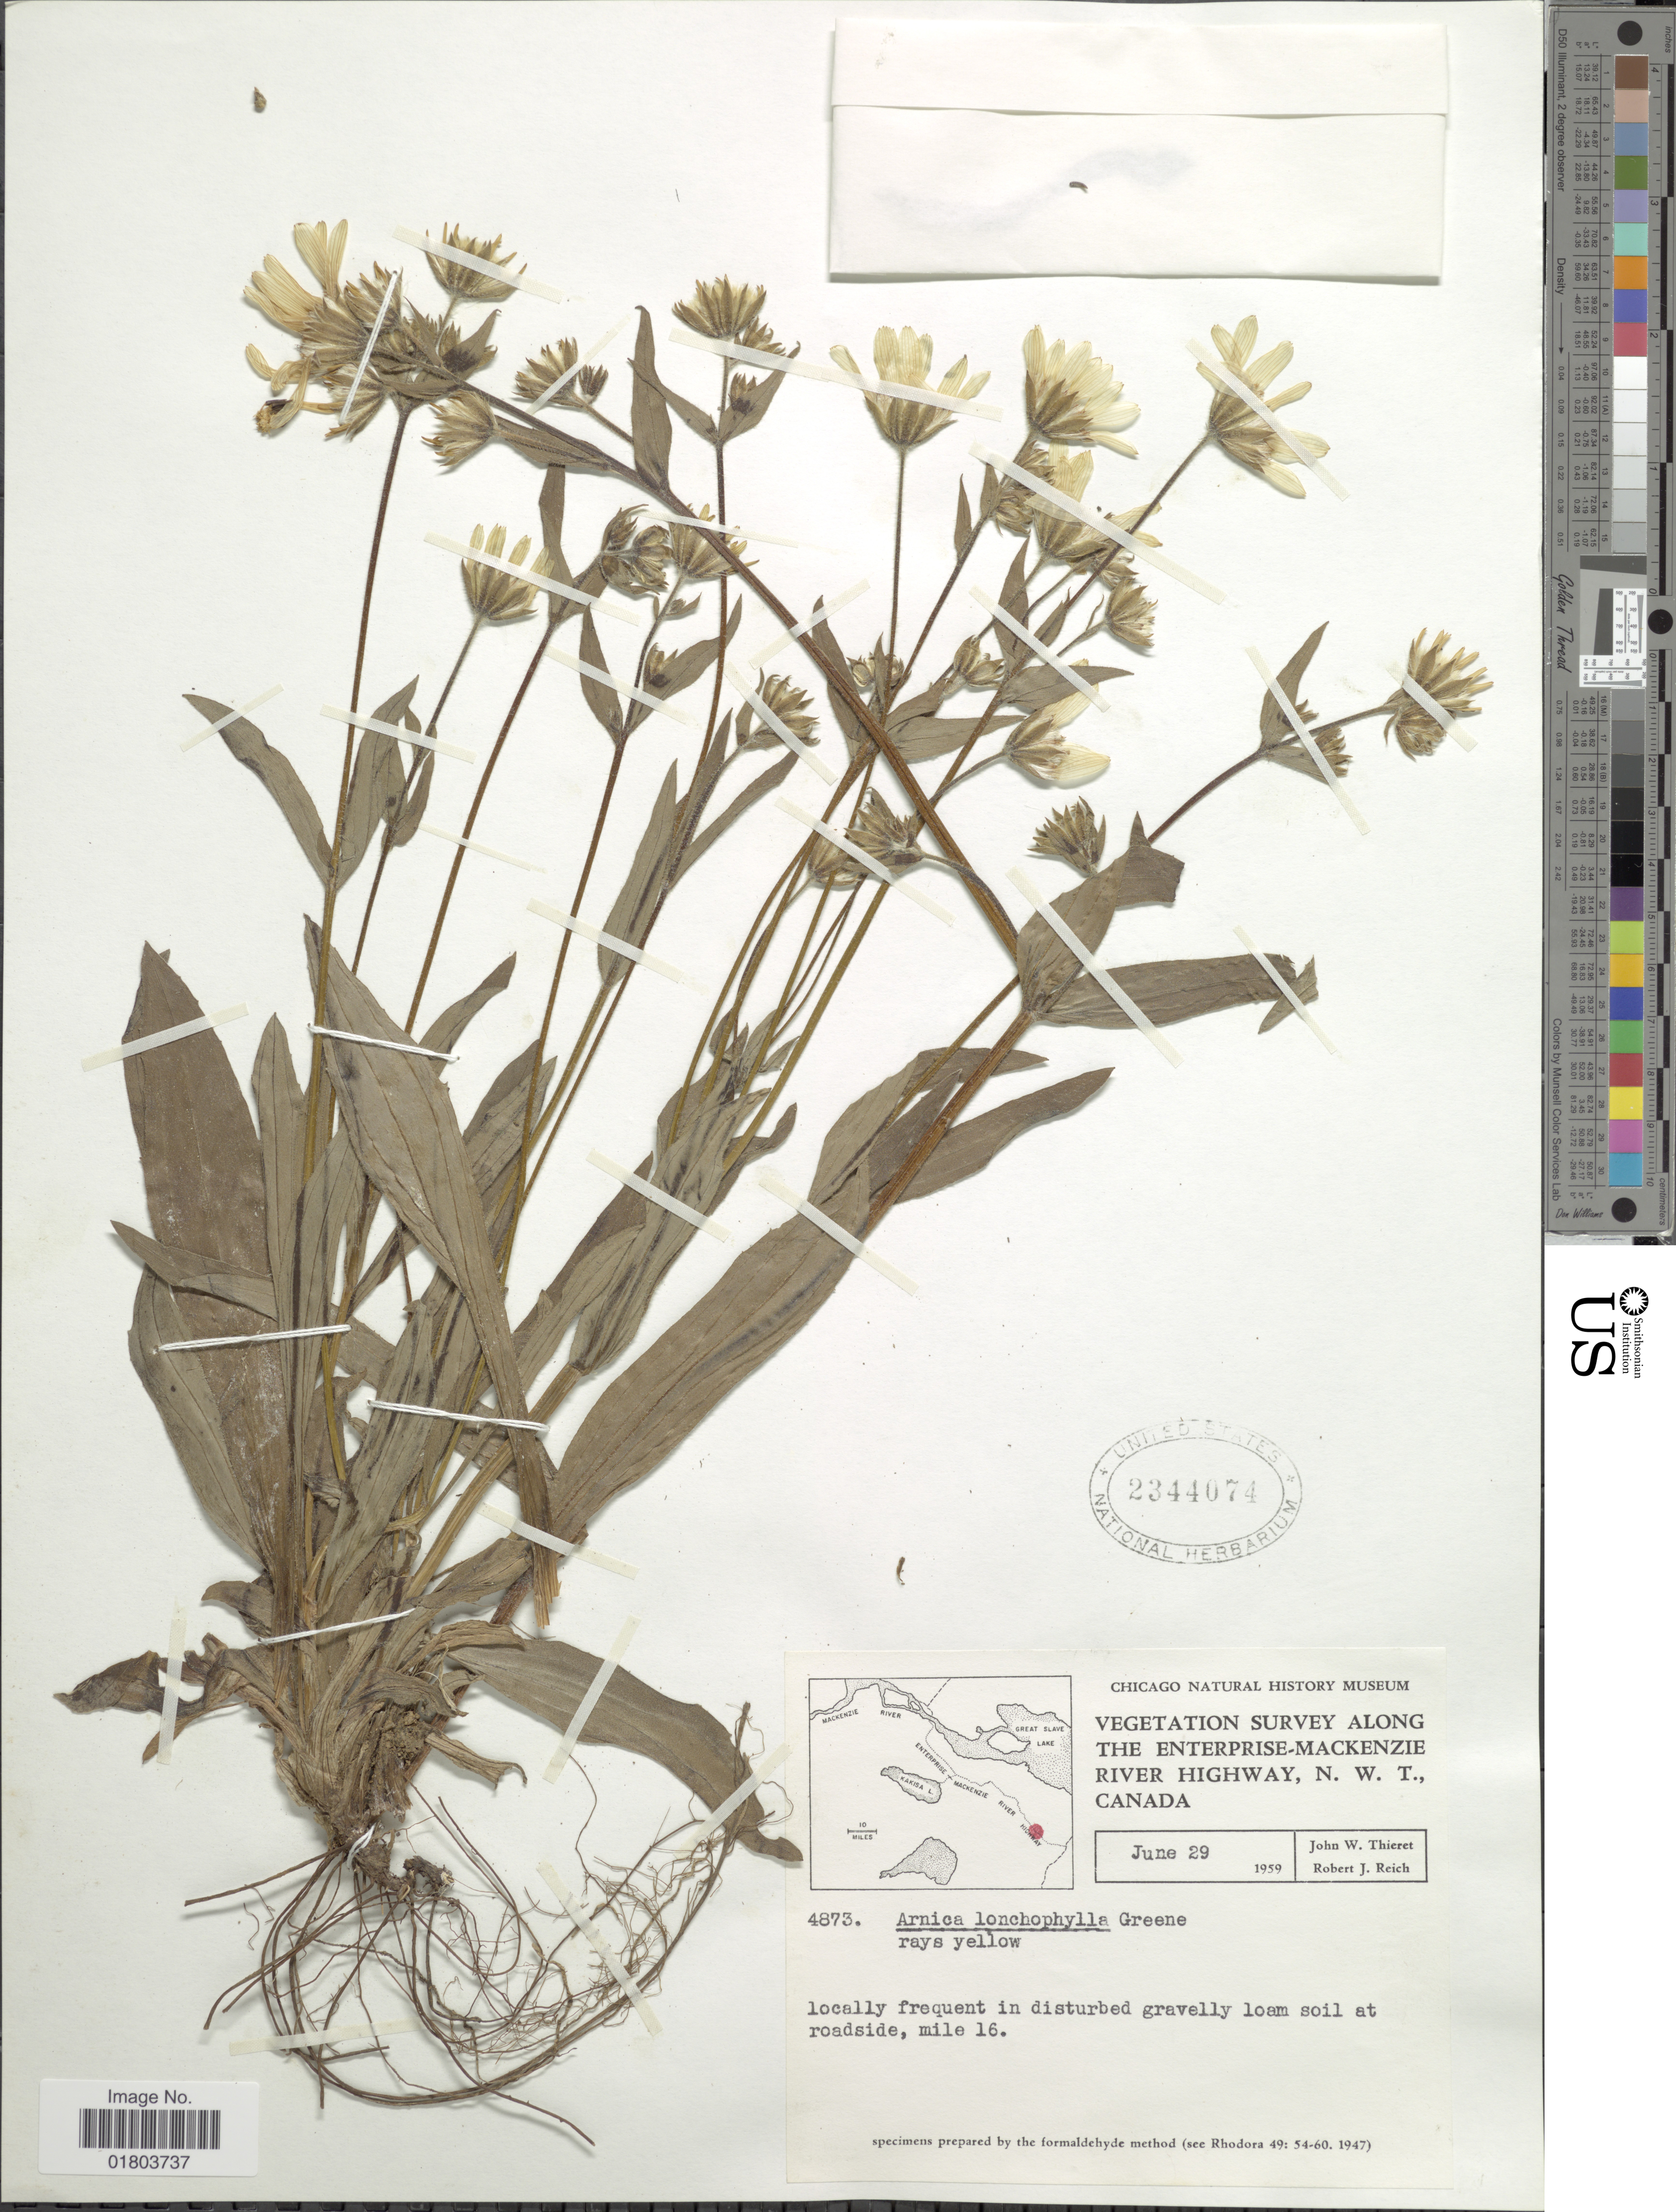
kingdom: Plantae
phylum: Tracheophyta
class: Magnoliopsida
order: Asterales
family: Asteraceae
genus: Arnica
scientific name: Arnica lonchophylla subsp. genuina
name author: Maguire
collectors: J. W. Thieret & R. Reich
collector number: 4873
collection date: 1959-06-29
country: Canada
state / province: Northwest Territories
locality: Vegetation survey along the Enterprise-Mackenzie River Highway, Locally frequent in disturbed gravelly loam soil ar roadside, mile 16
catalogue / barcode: US 2344074